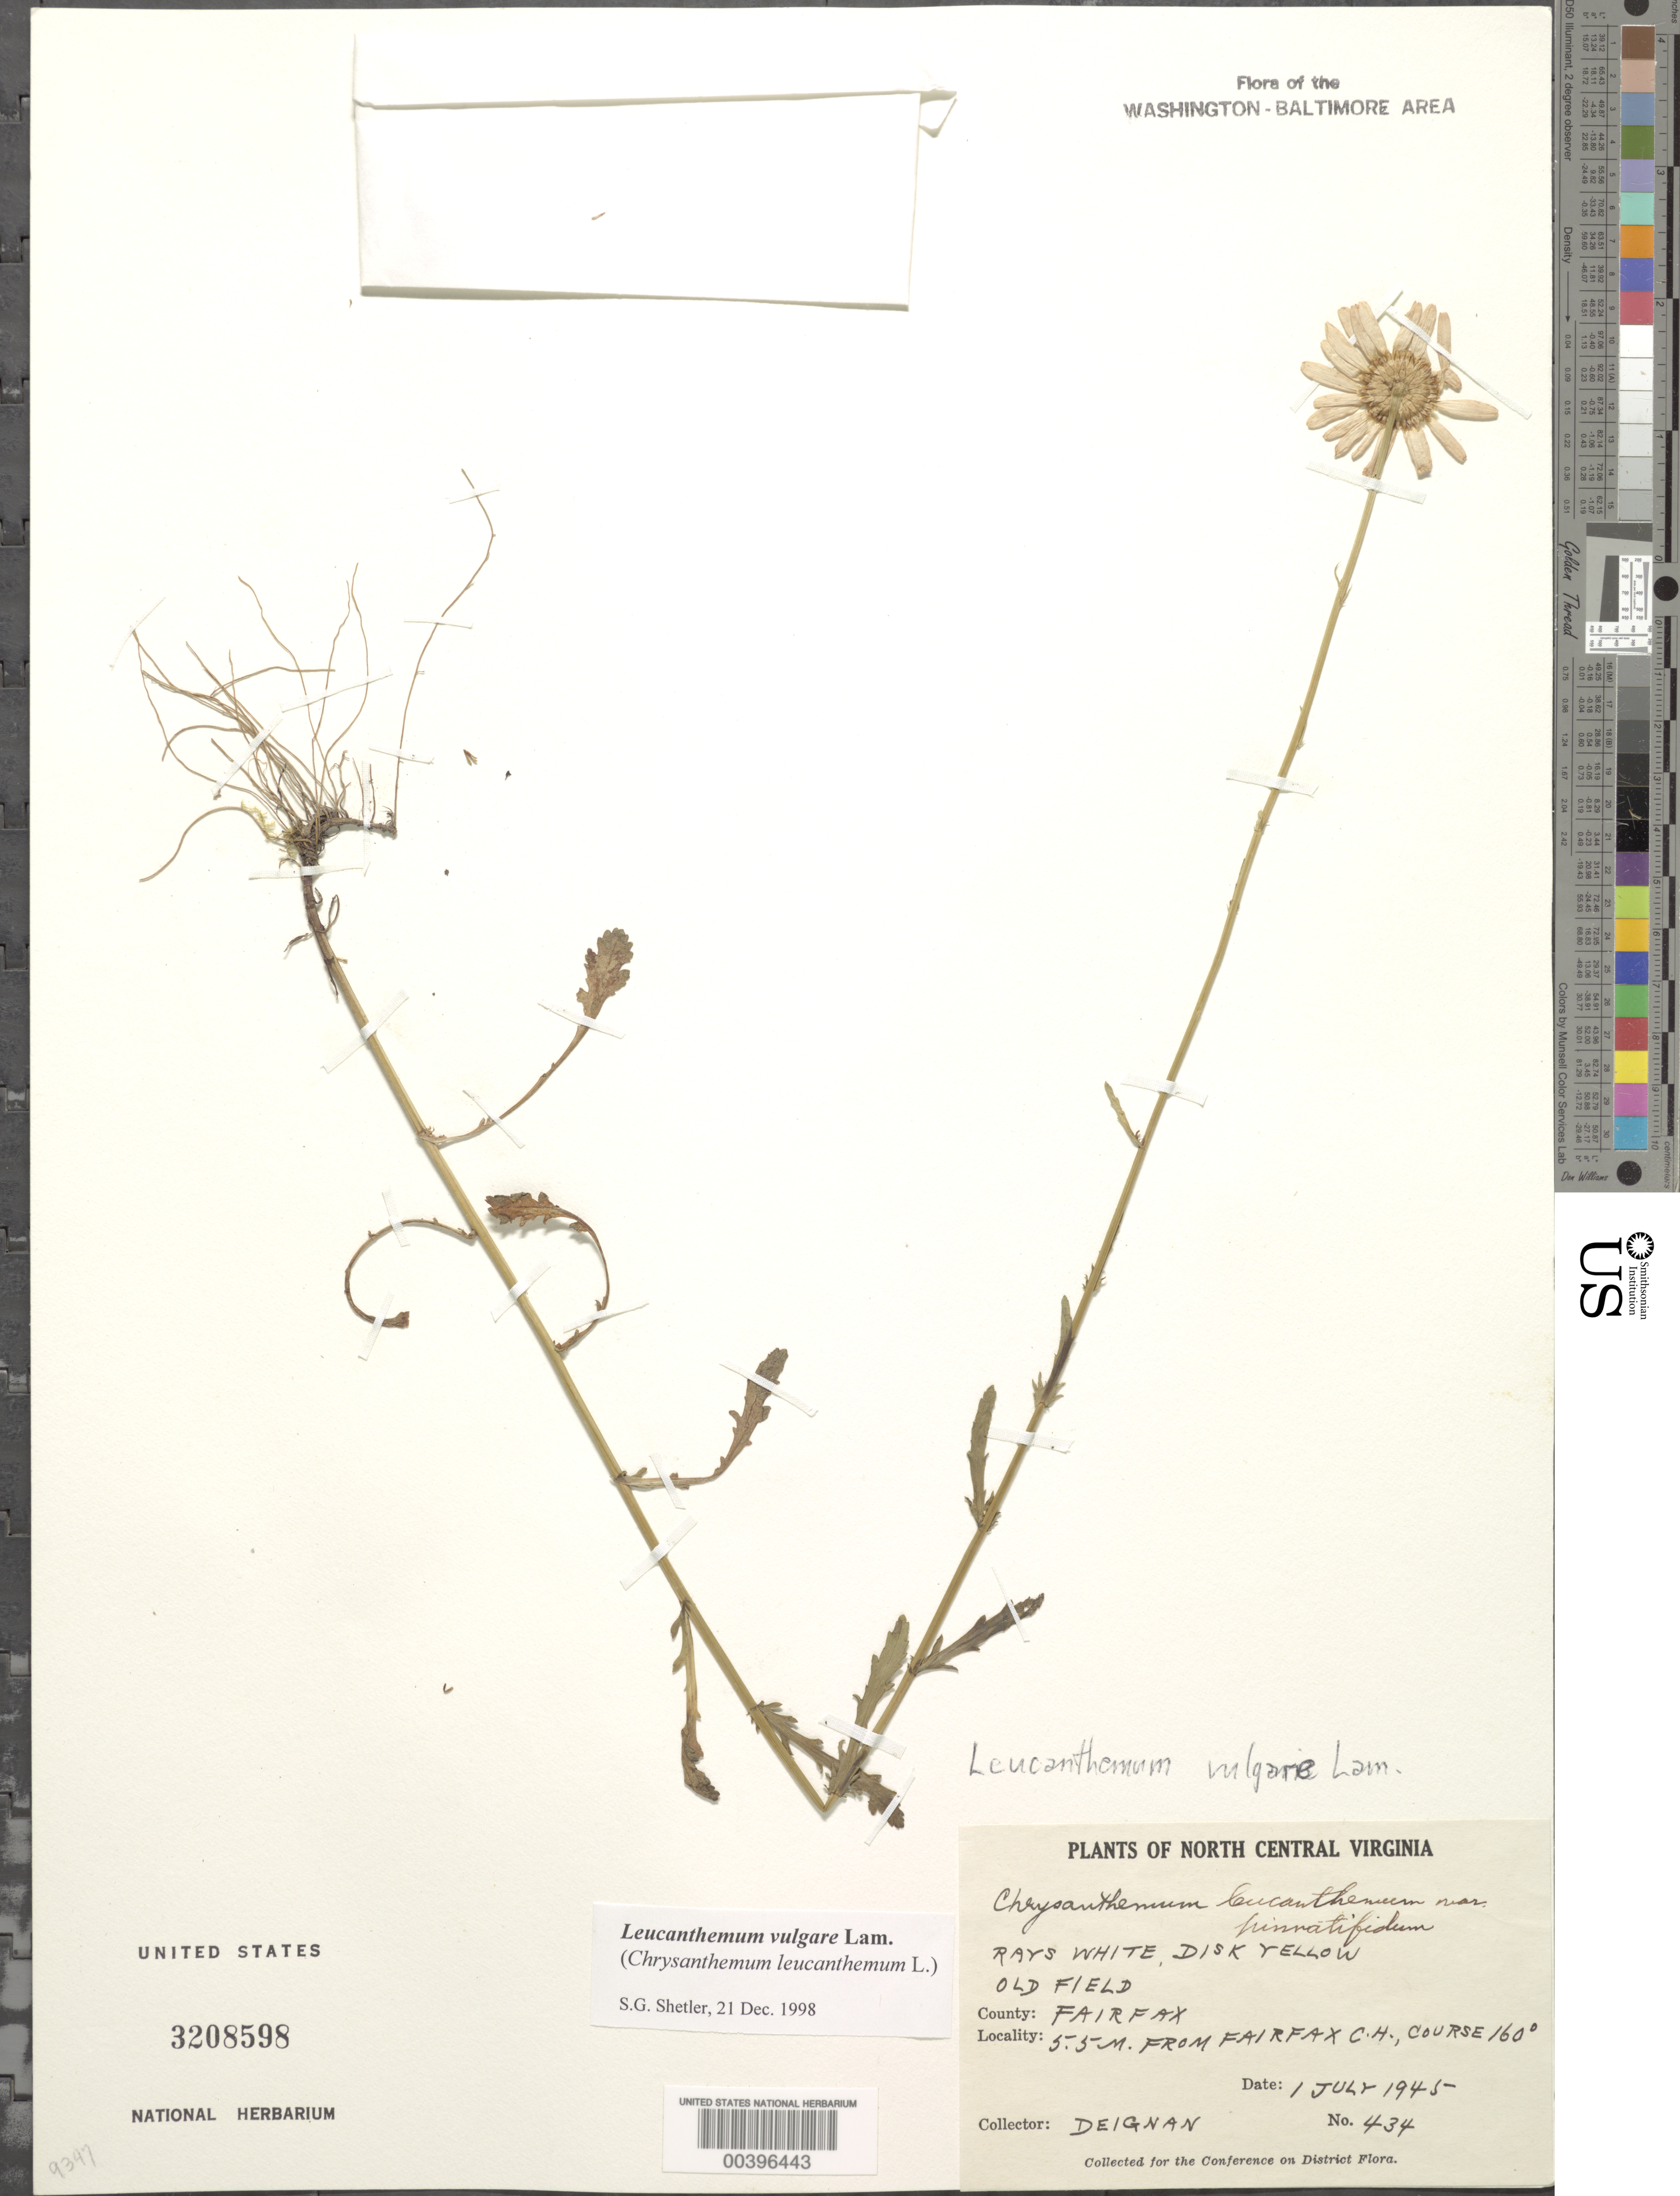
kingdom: Plantae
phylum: Tracheophyta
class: Magnoliopsida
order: Asterales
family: Asteraceae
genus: Leucanthemum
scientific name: Leucanthemum vulgare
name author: Lam.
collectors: H. Deignan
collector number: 434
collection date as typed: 01 Jul 1945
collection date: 1945-07-01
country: United States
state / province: Virginia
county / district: Fairfax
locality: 5.5 M from Fairfax County Court House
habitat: Old field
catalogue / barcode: US 3208598